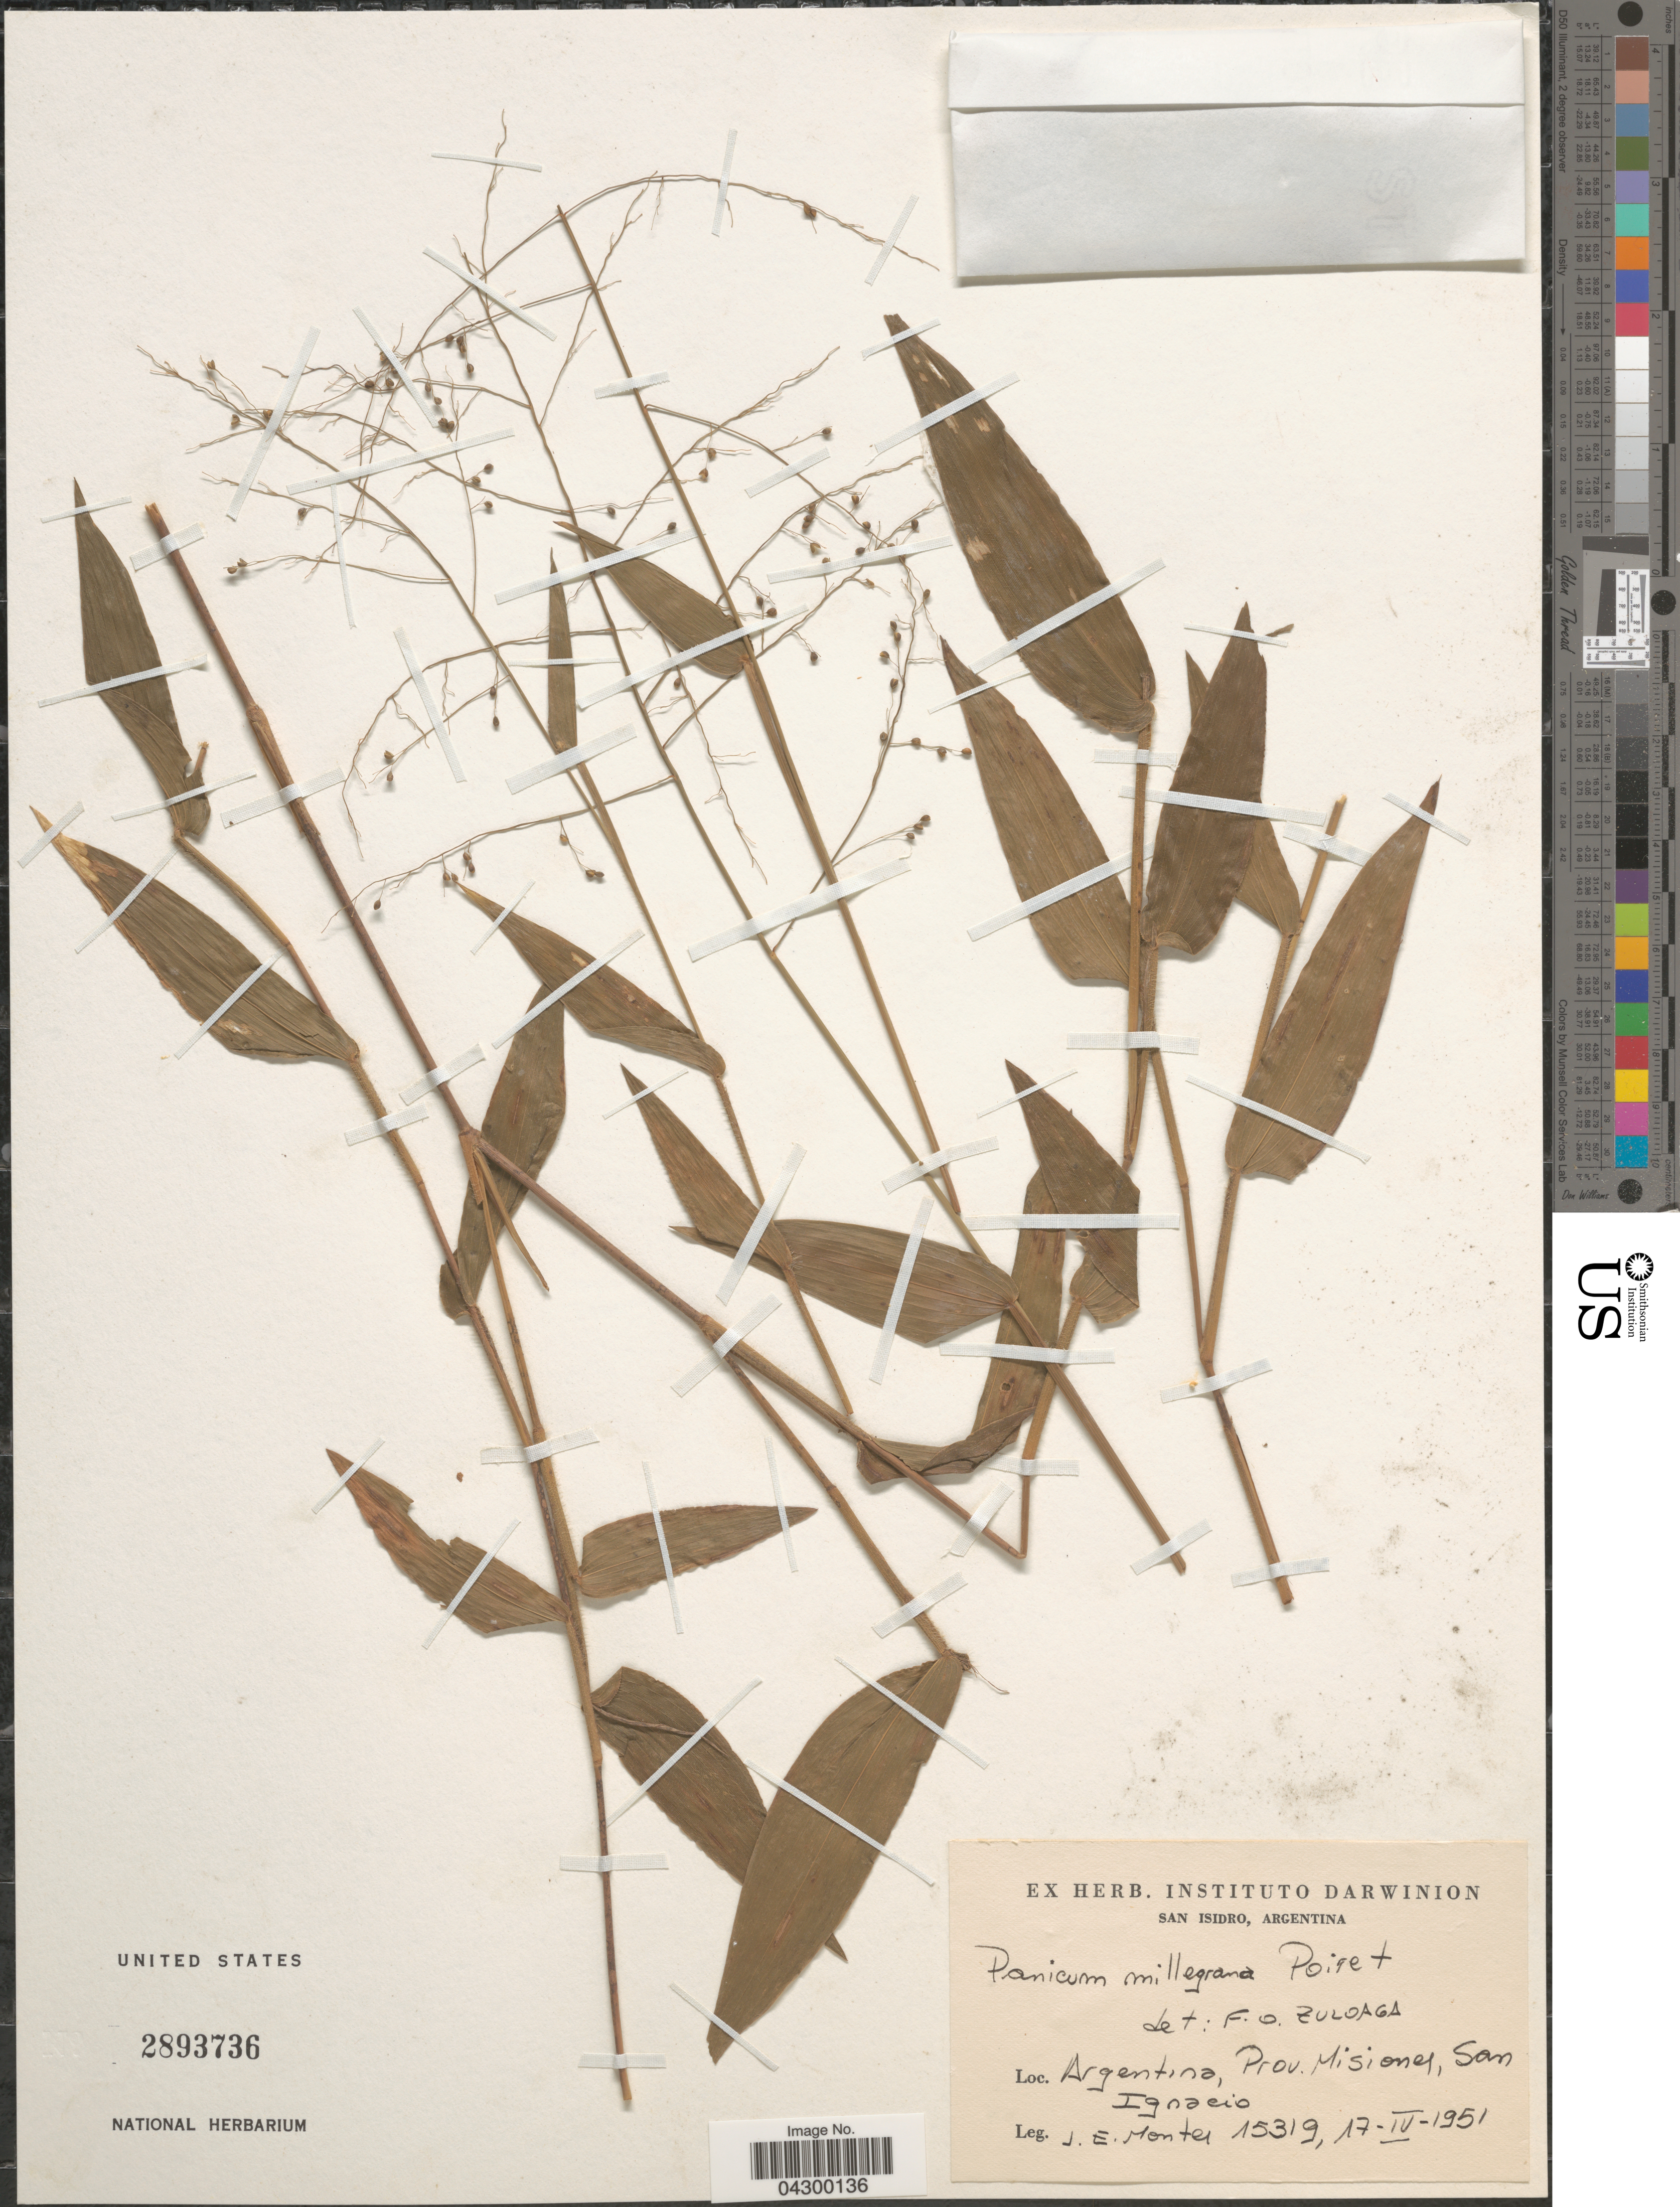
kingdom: Plantae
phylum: Tracheophyta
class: Liliopsida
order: Poales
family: Poaceae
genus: Panicum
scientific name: Panicum millegrana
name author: Poir.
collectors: J. E. Montes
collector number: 15319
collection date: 1951-04-17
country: Argentina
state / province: Misiones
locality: San Ignacio.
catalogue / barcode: US 2893736